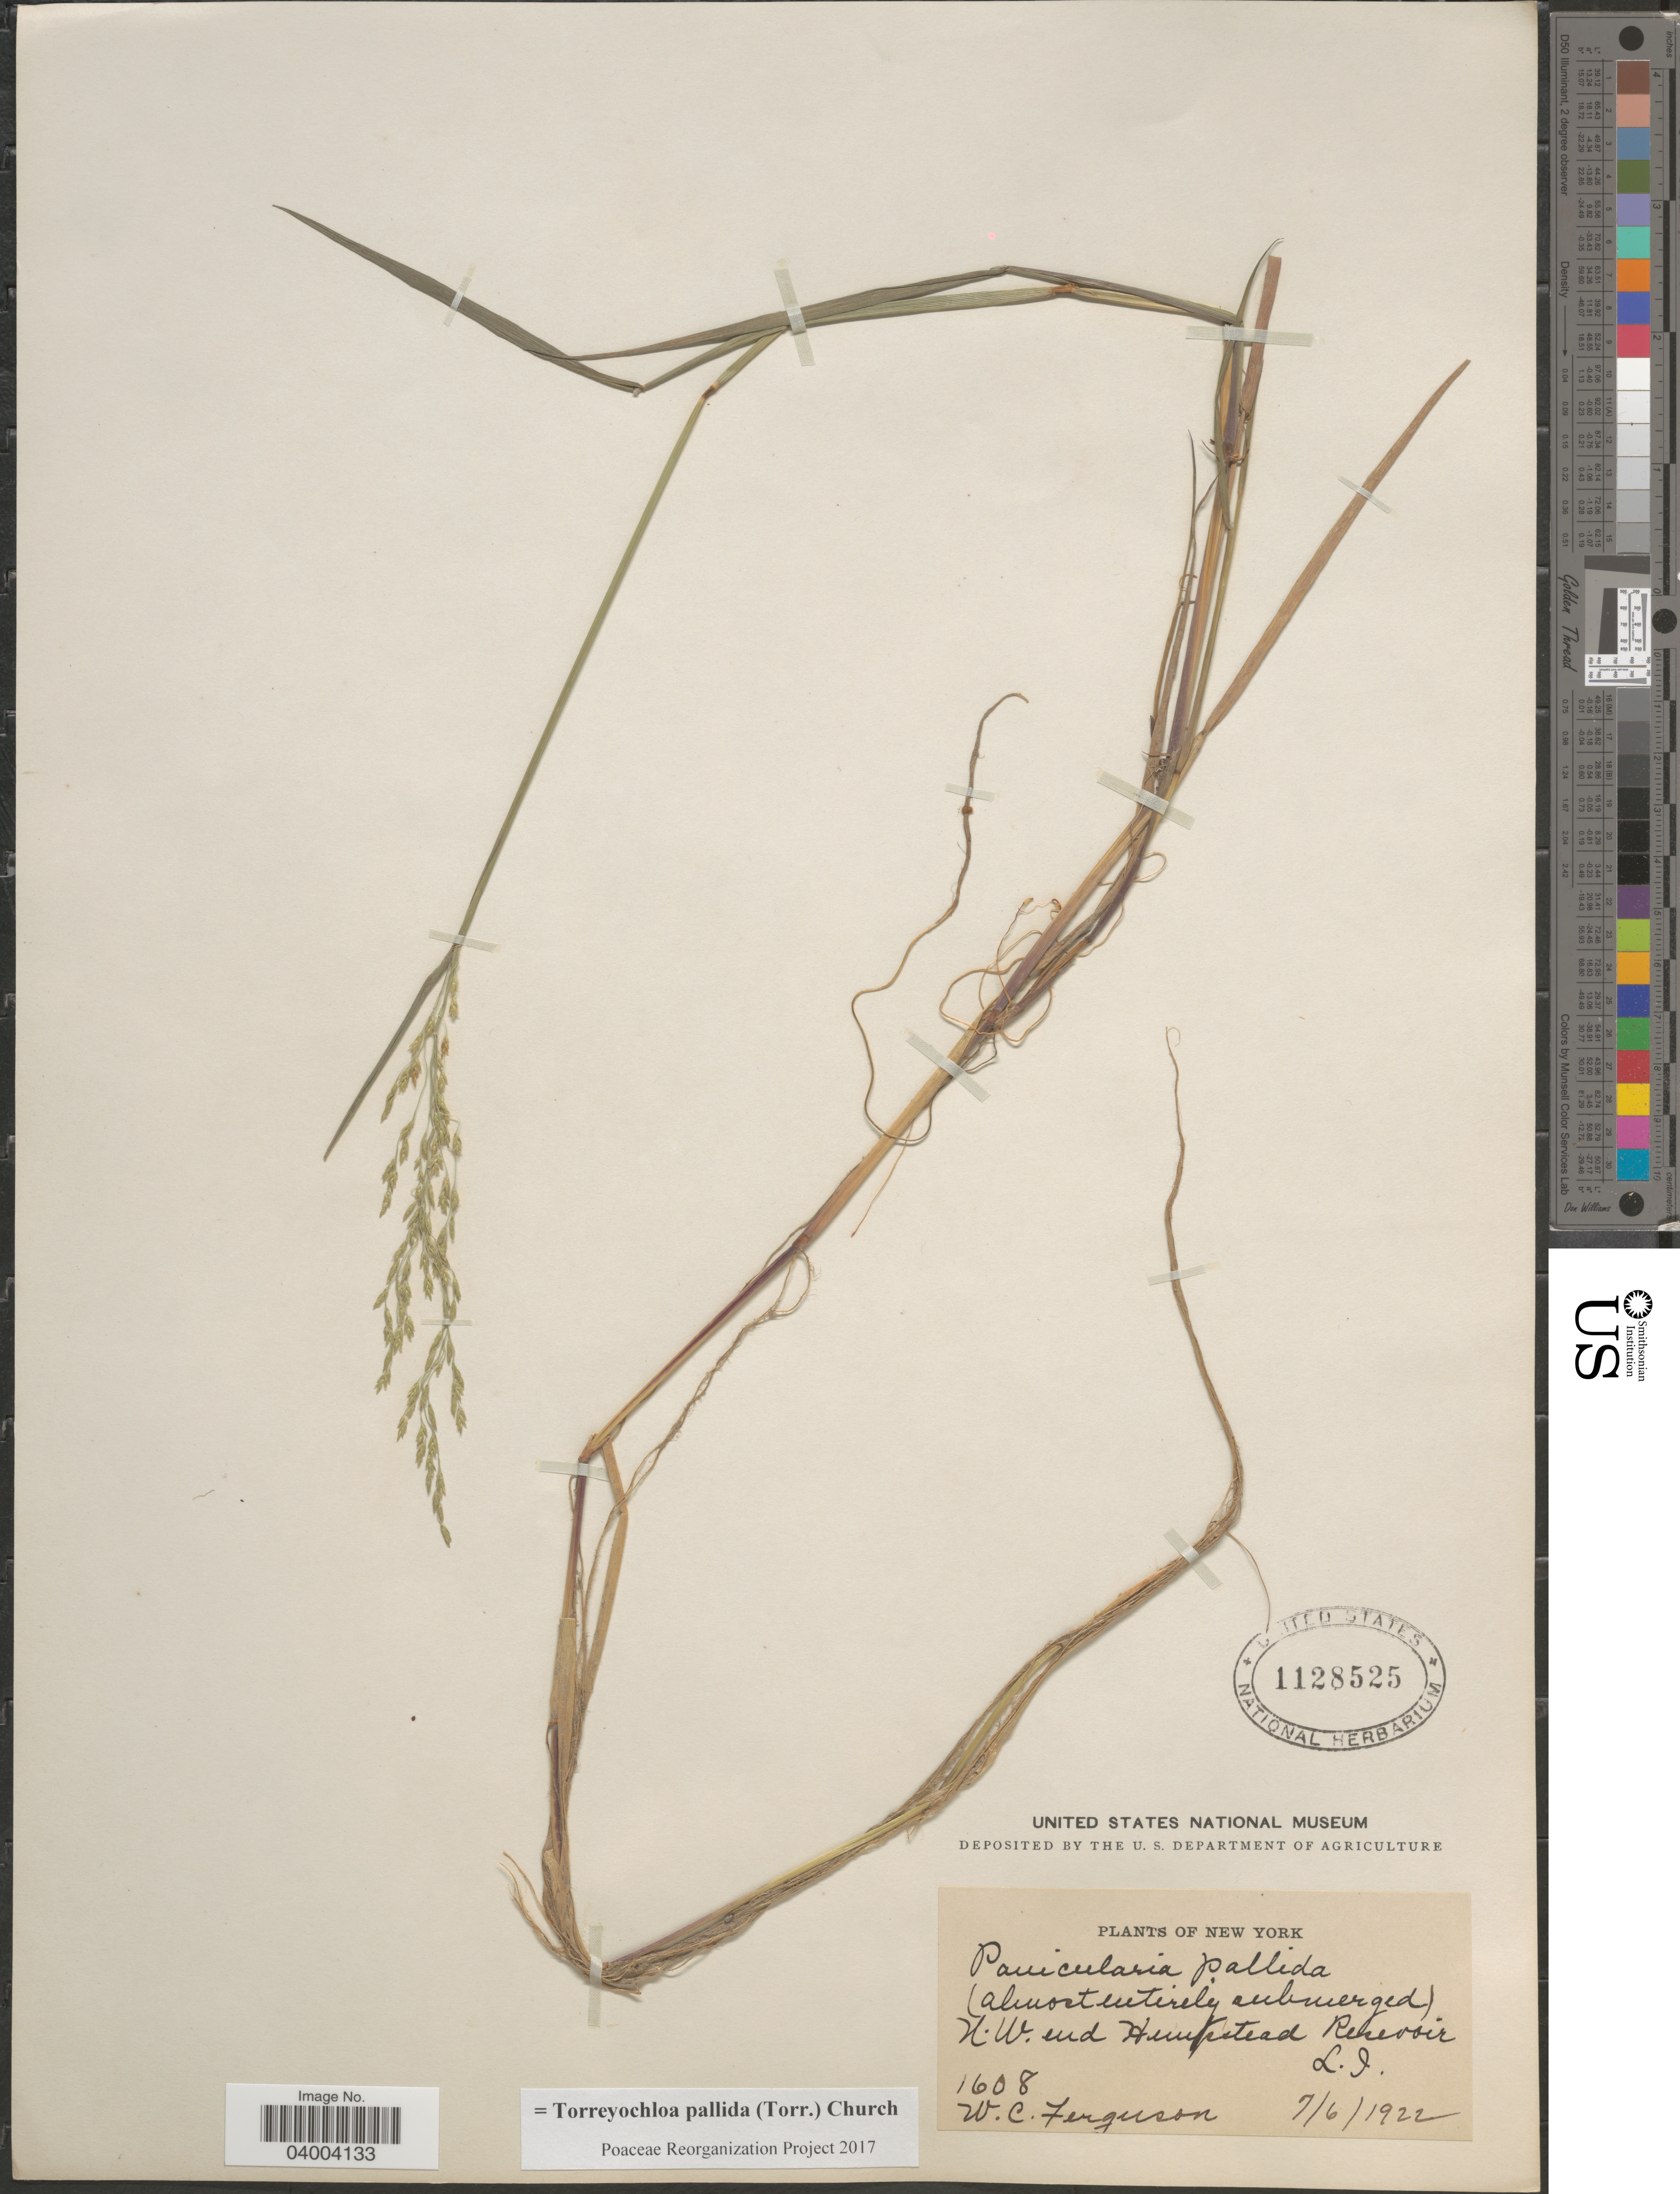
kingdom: Plantae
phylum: Tracheophyta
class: Liliopsida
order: Poales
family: Poaceae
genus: Torreyochloa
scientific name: Torreyochloa pallida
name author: (Torr.) G.L. Church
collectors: W. Ferguson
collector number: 1608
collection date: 1922-07-06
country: United States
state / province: New York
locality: N.W. end Hempstead Reservoir. L. I.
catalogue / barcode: US 1128525